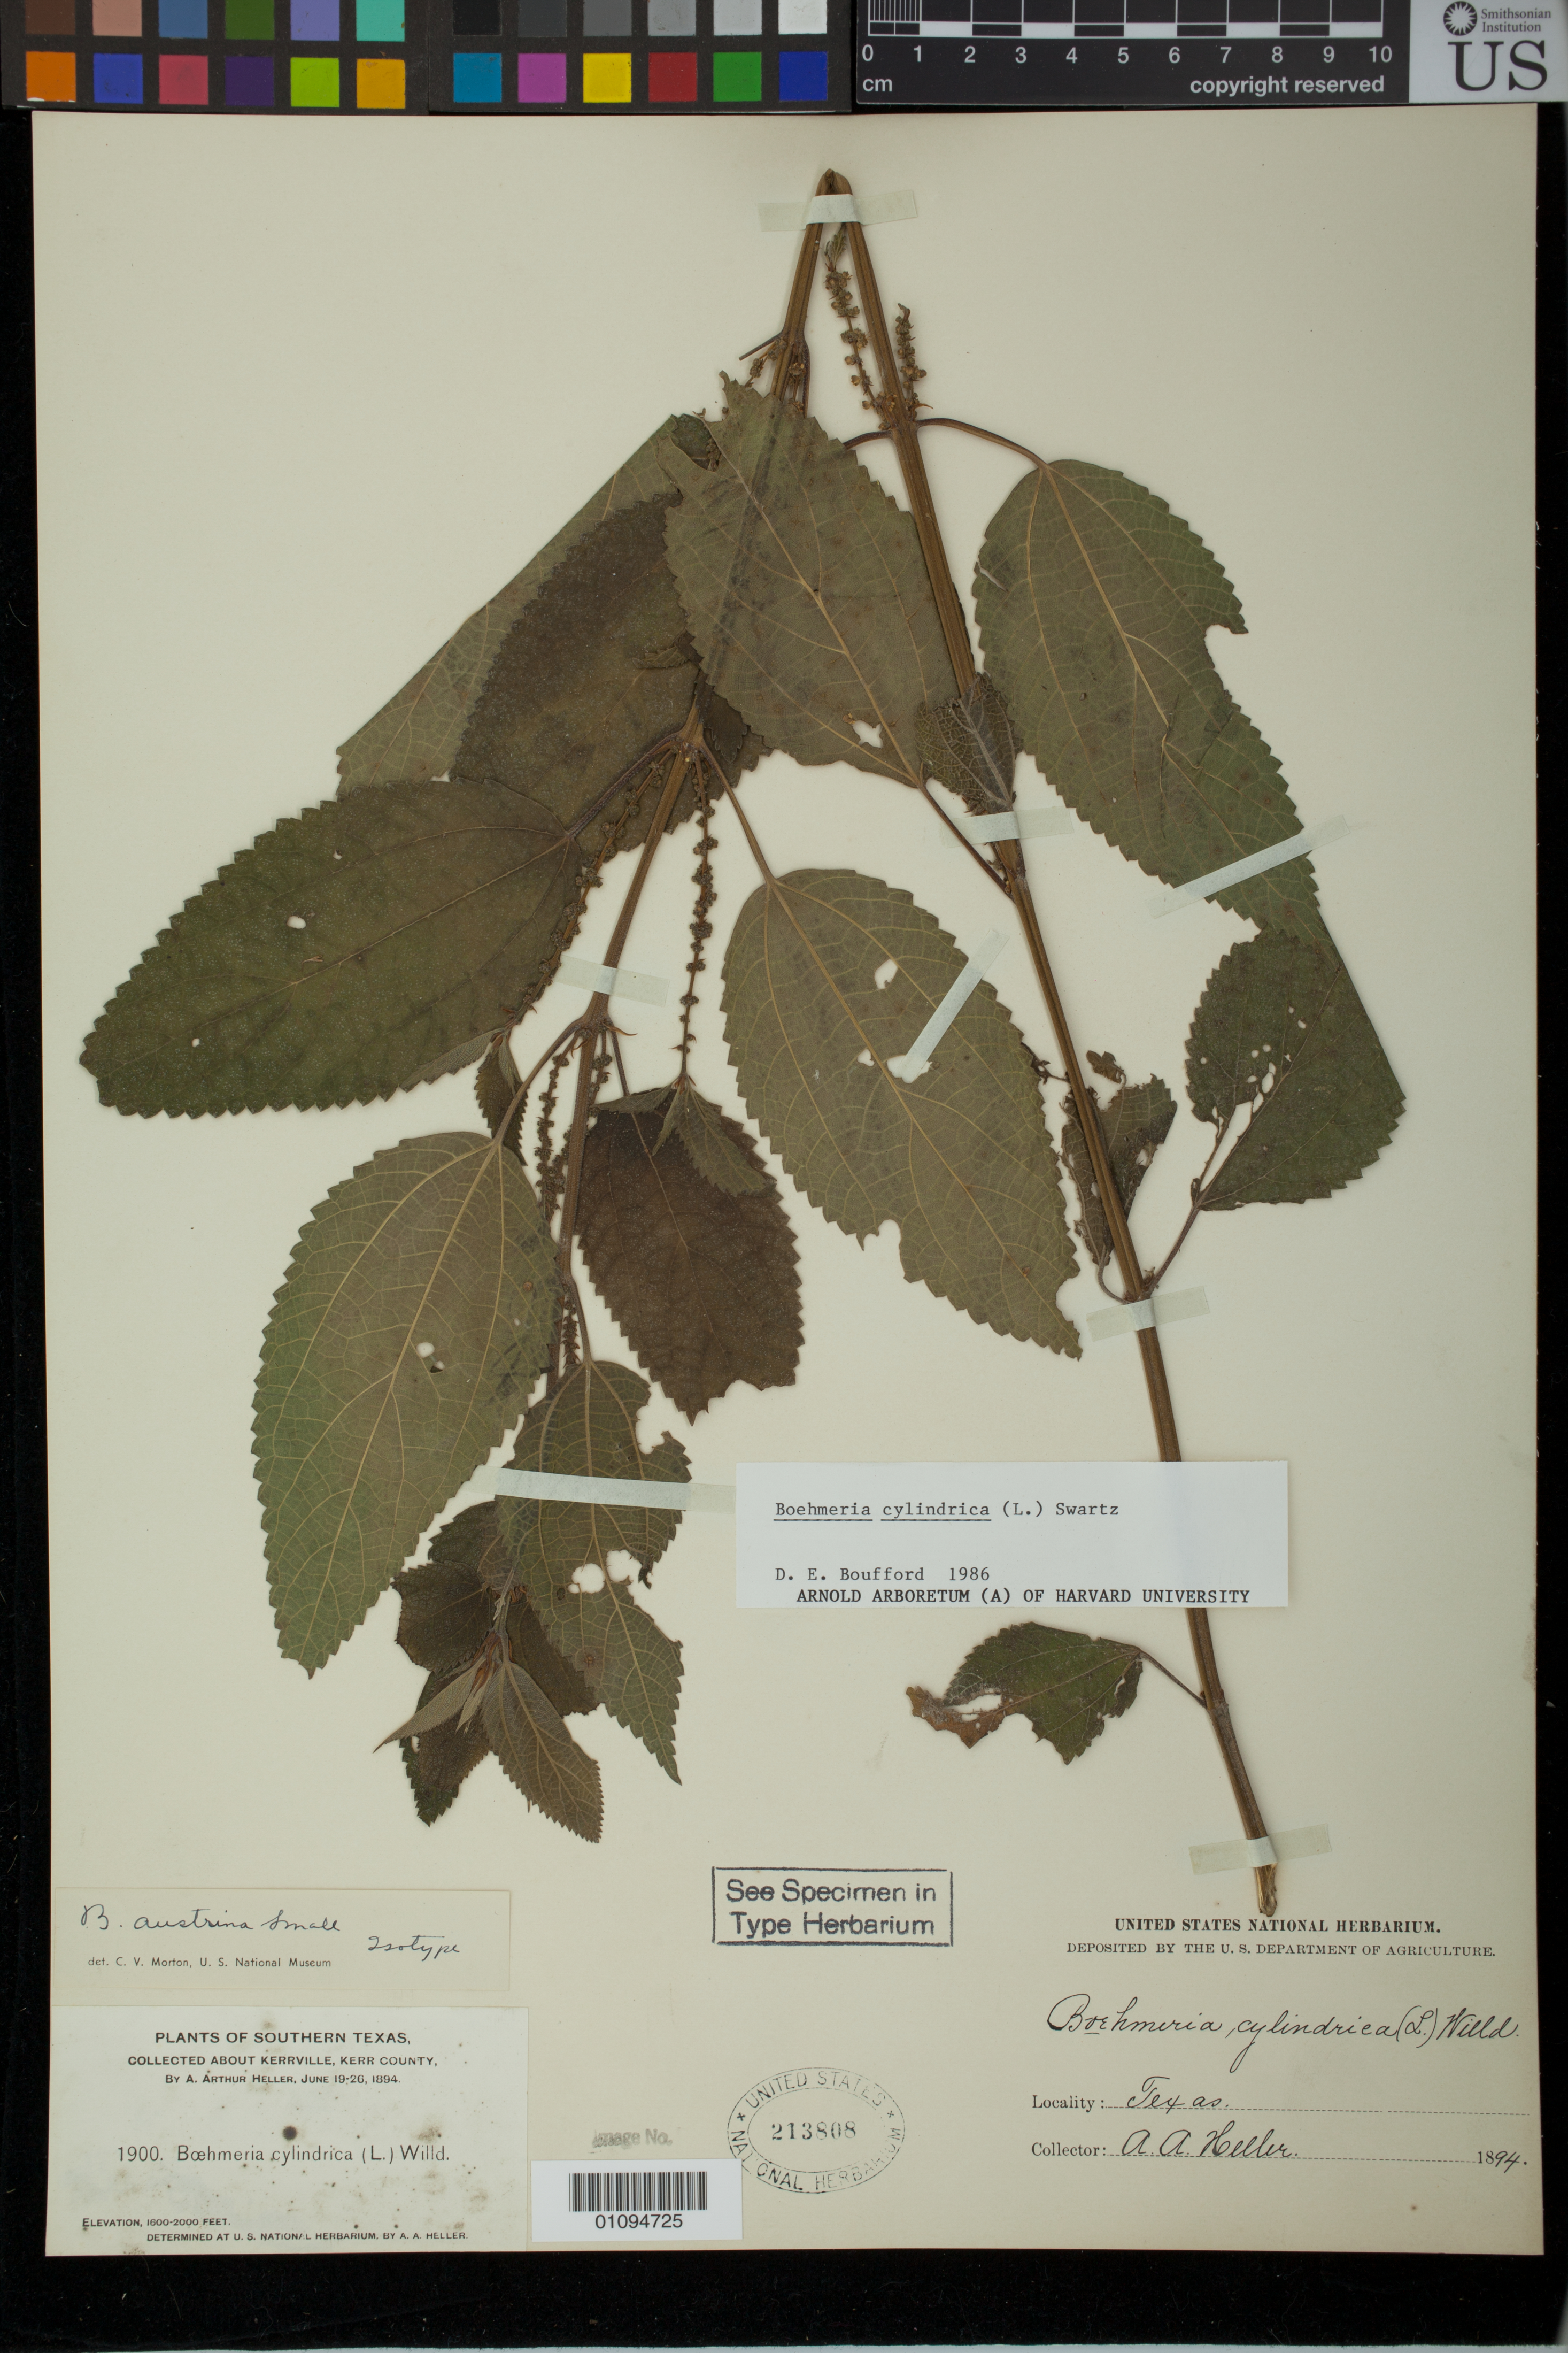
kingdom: Plantae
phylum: Tracheophyta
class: Magnoliopsida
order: Rosales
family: Urticaceae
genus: Boehmeria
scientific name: Boehmeria austrina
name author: Small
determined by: Morton, C. V.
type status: Isotype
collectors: A. A. Heller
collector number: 1900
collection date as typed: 19 Jun 1894 to 26 Jun 1894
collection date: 1894-06-19/1894-06-26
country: United States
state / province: Texas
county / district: Kerr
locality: About Kerrville.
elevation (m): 488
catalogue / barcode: US 213808